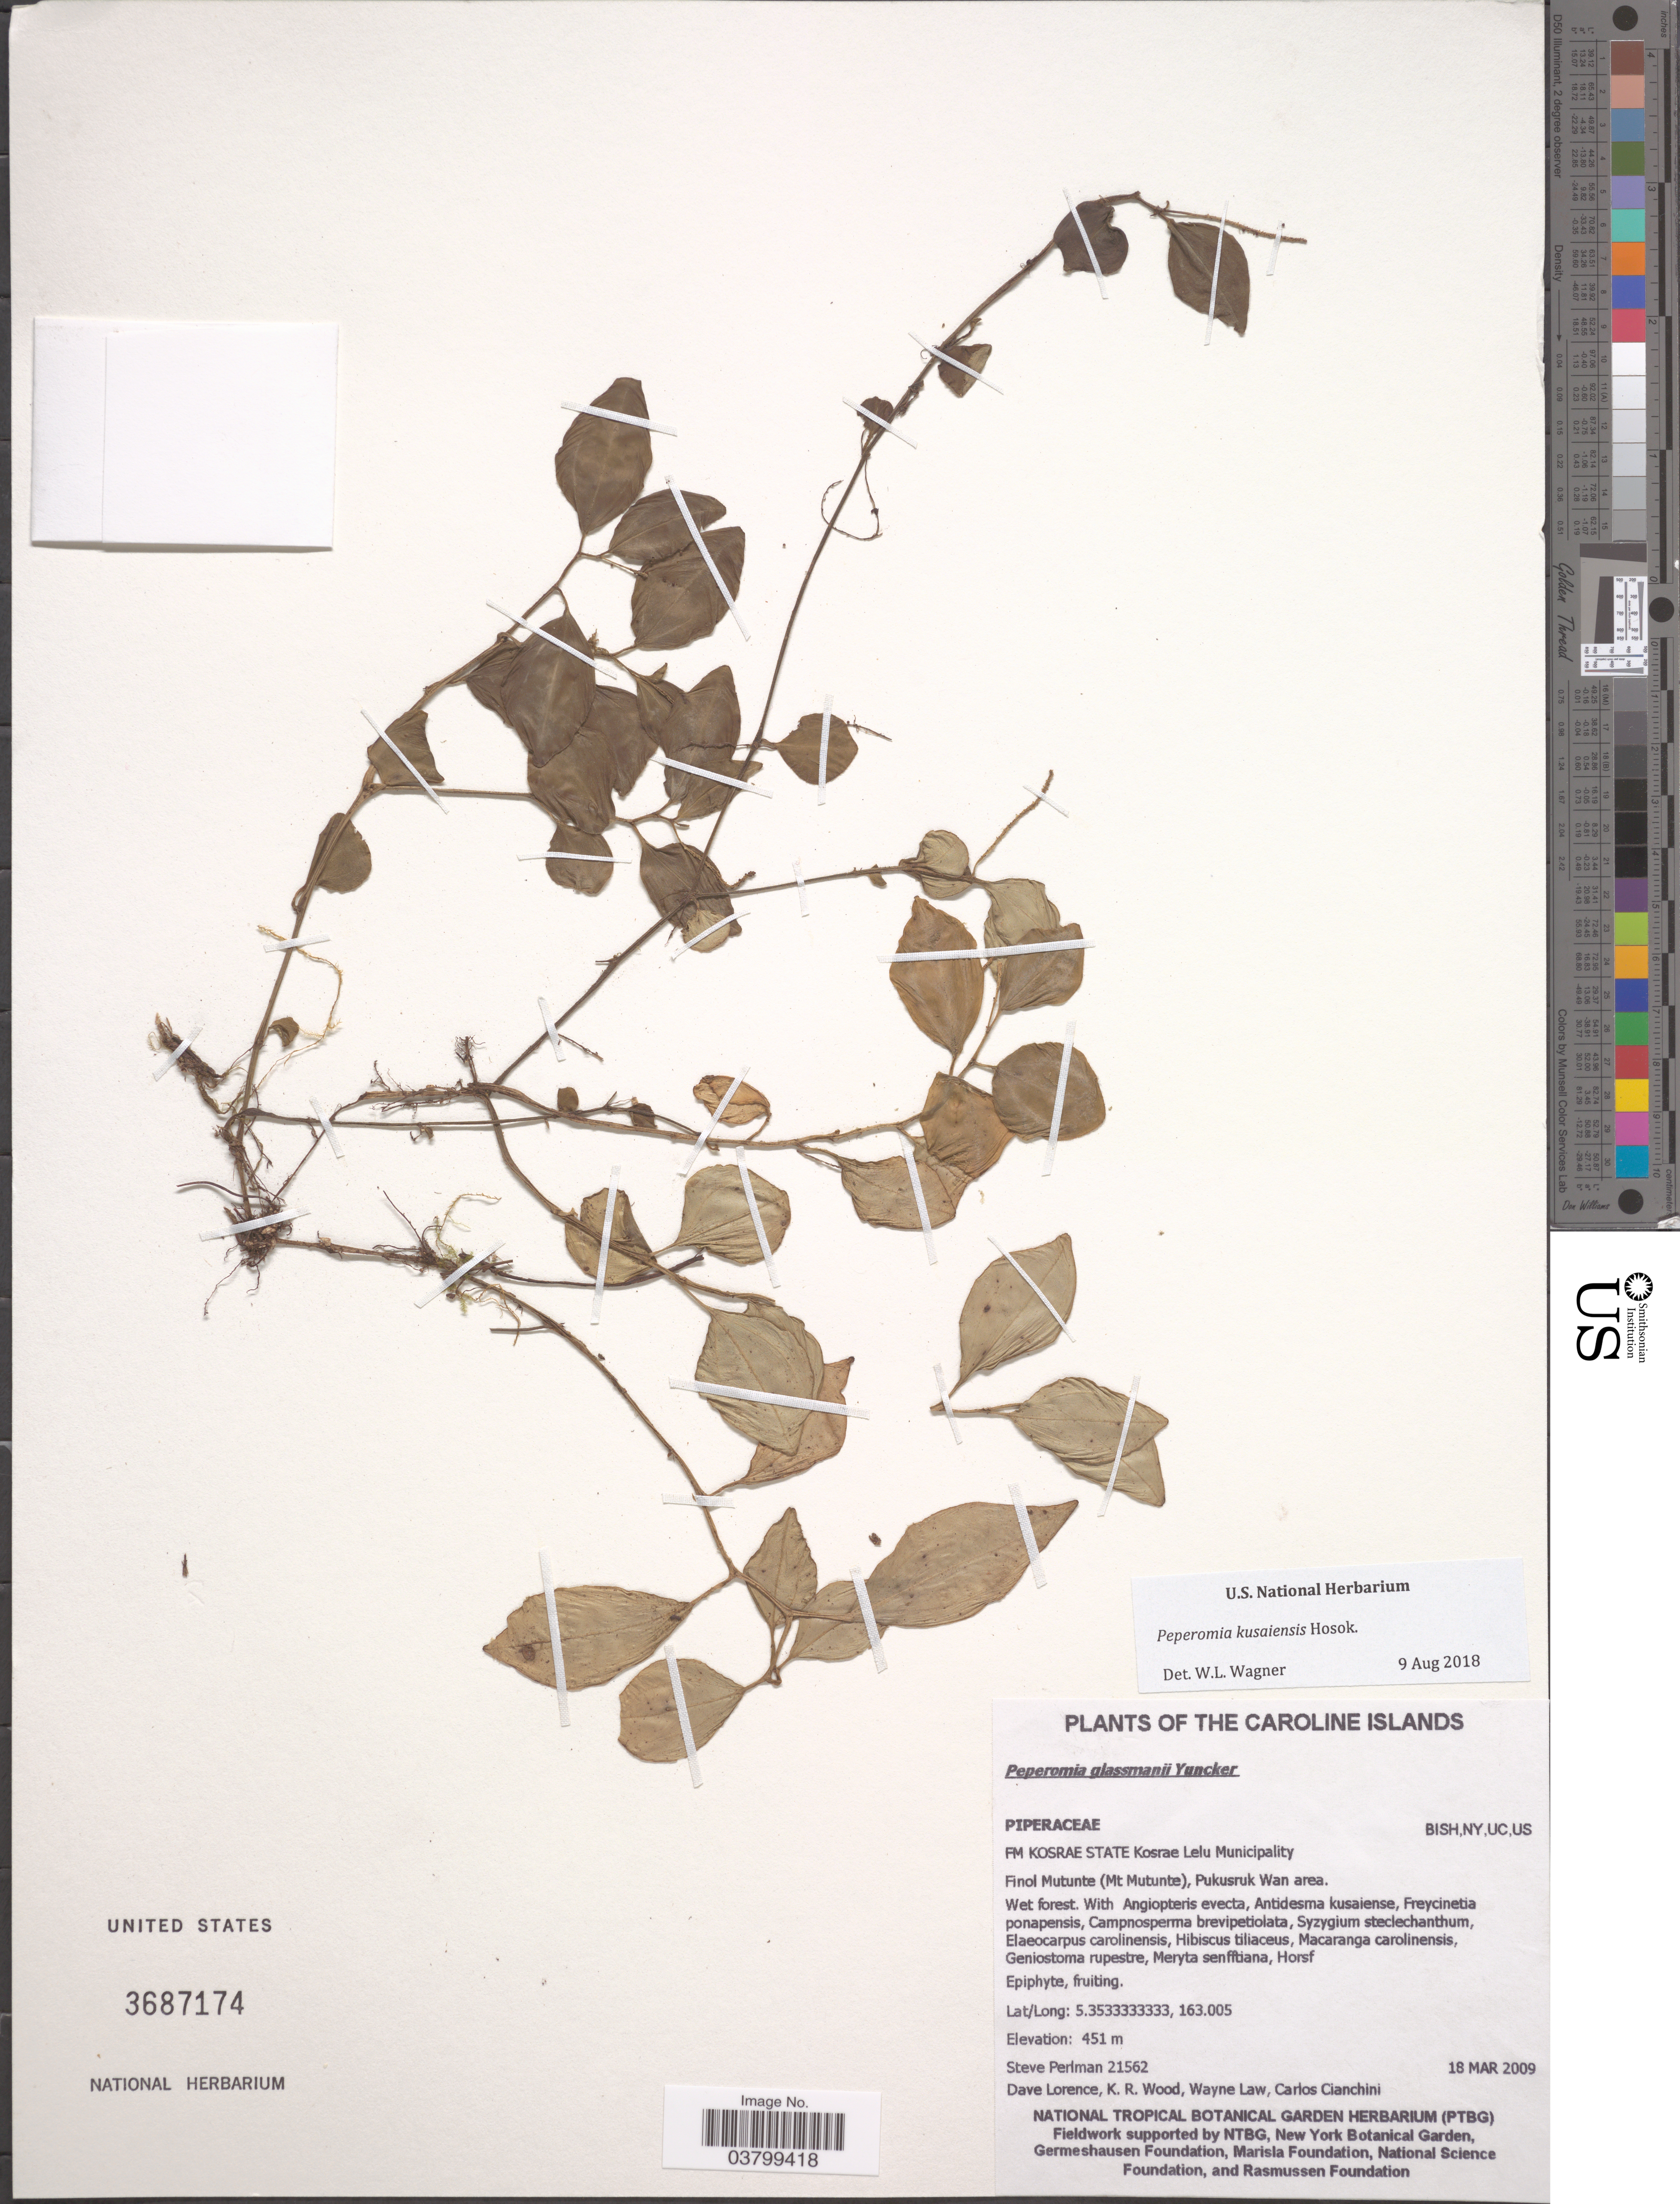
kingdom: Plantae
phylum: Tracheophyta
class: Magnoliopsida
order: Piperales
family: Piperaceae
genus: Peperomia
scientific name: Peperomia kusaiensis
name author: Hosok.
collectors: S. Perlman, D. Lorence, K. R. Wood, W. Law & C. Cianchini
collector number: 21562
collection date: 2009-03-18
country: Micronesia, Federated States of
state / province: Kosrae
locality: Caroline Islands. FM Kosrae State Kosrae Lelu Municipality. Finol Mutunte (Mt Mutunte), Pukusruk Wan area.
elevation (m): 451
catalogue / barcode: US 3687174